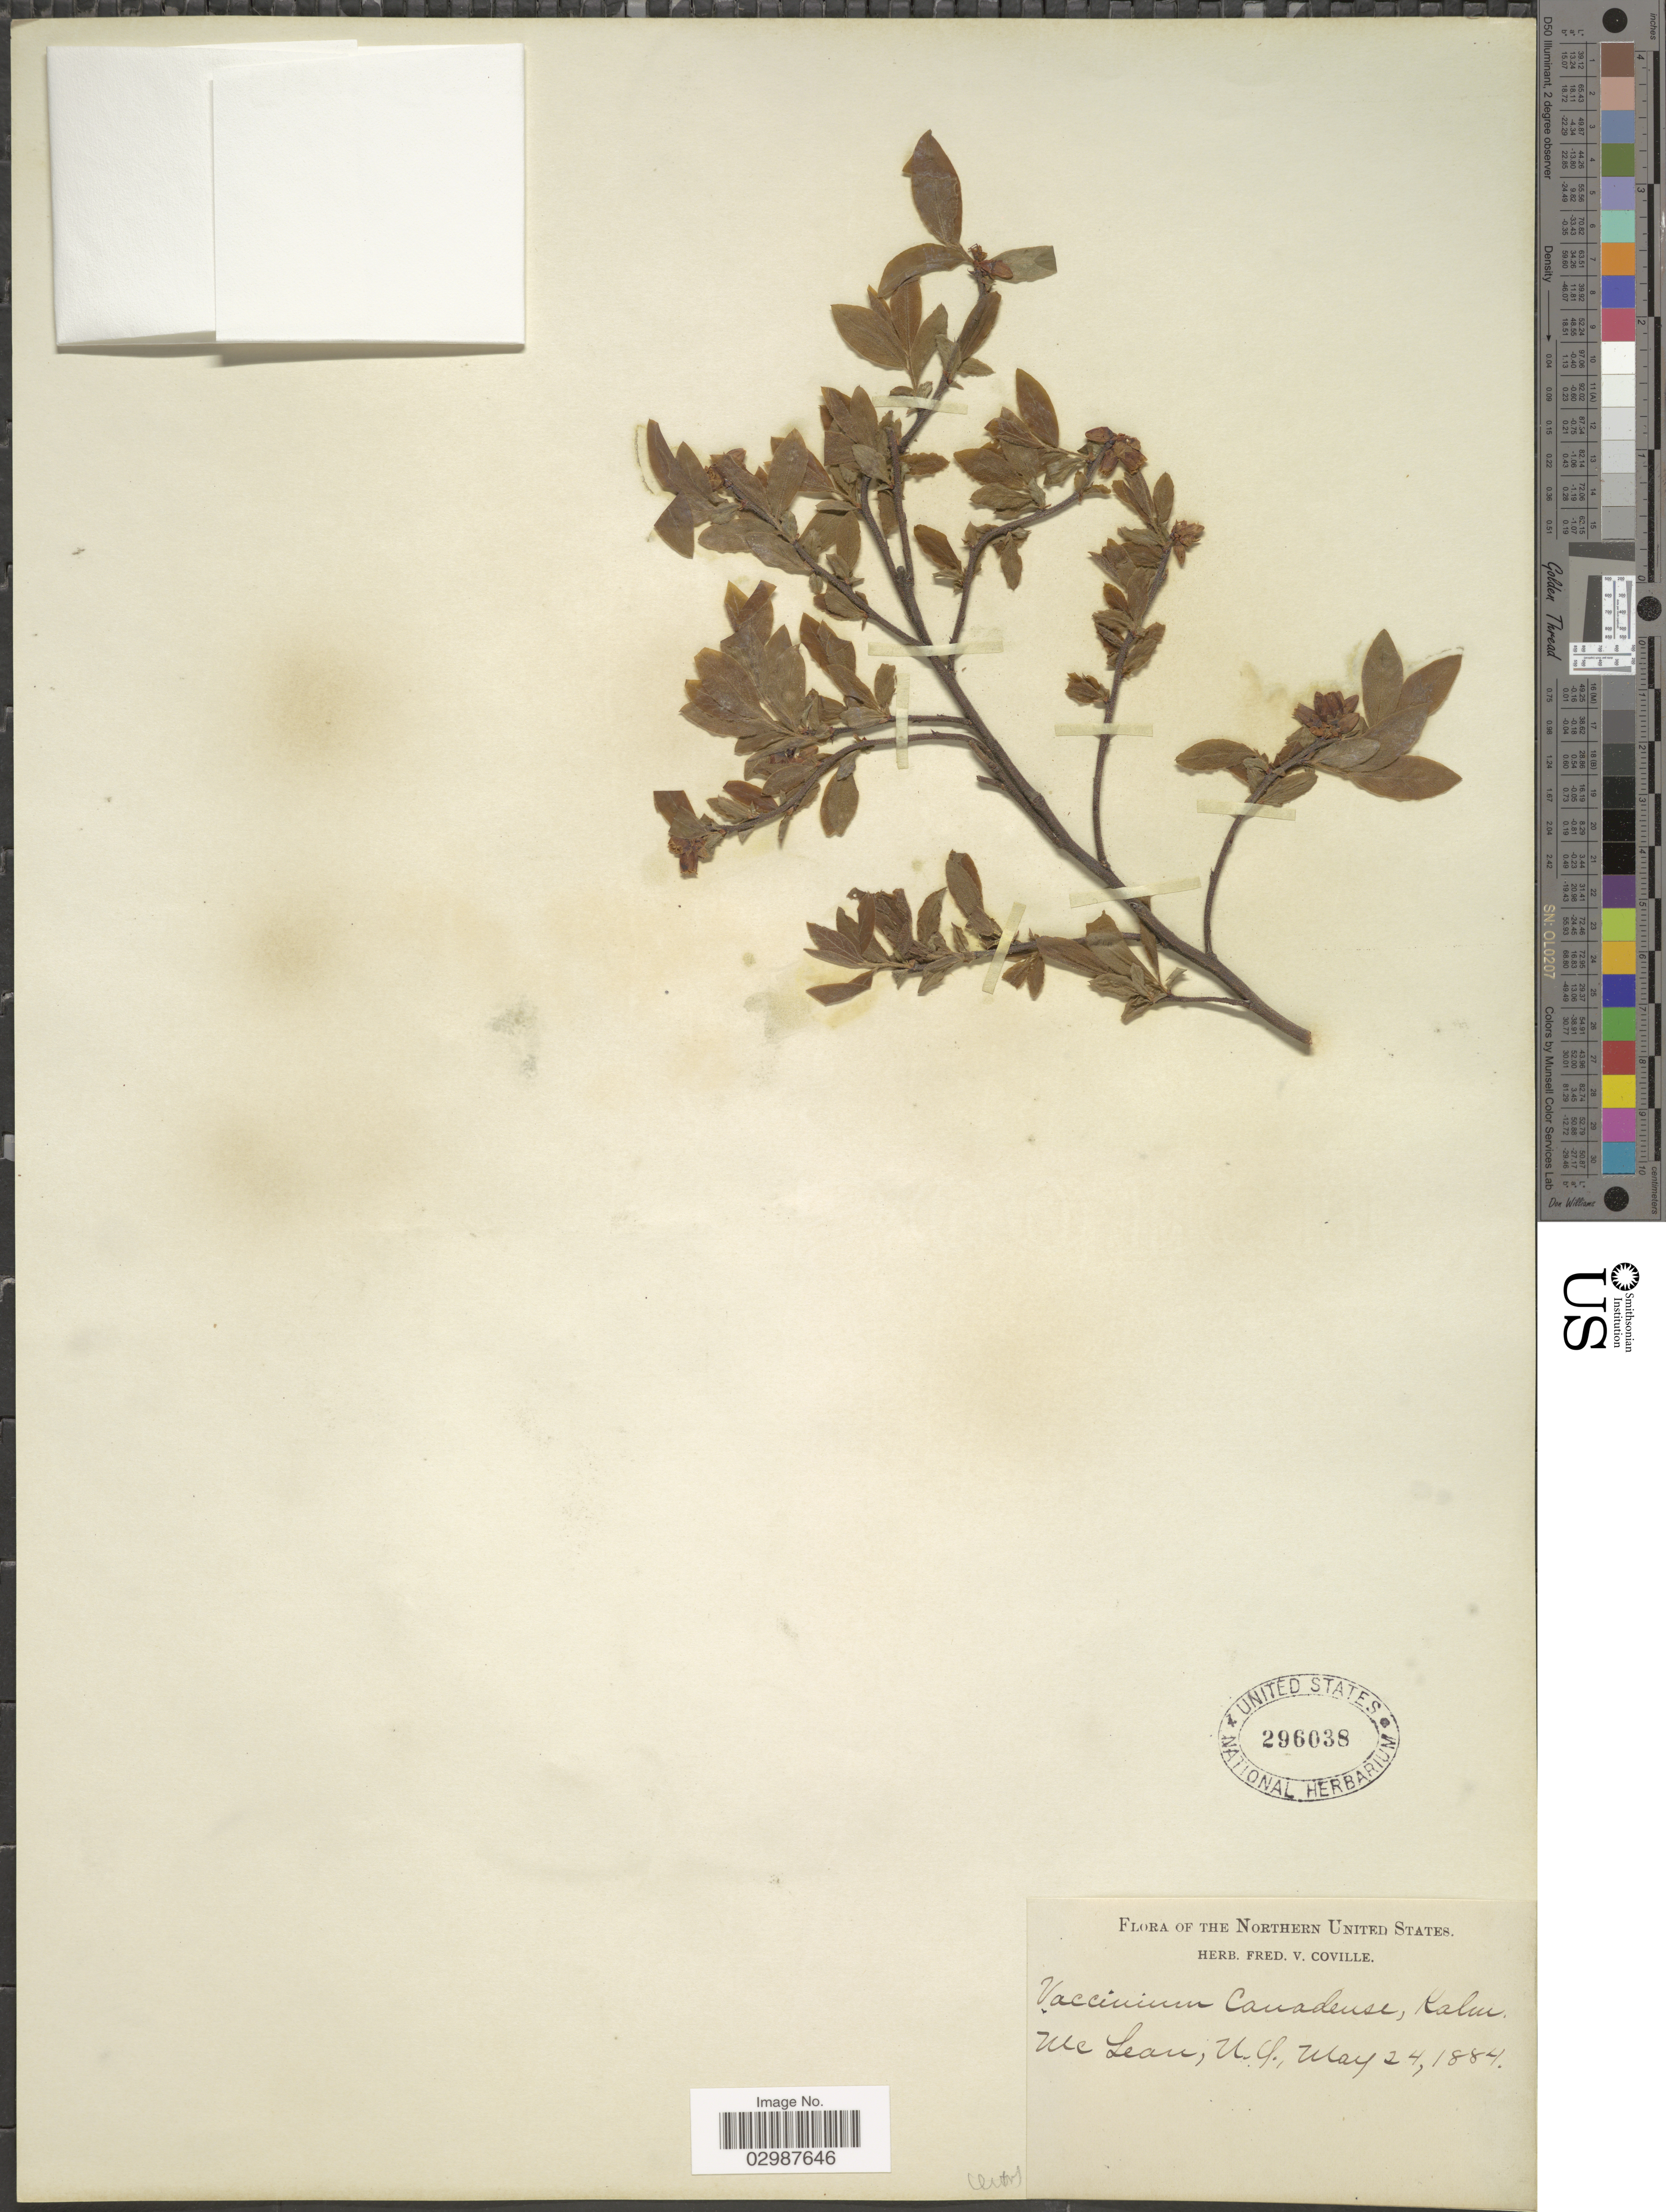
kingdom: Plantae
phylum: Tracheophyta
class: Magnoliopsida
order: Ericales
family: Ericaceae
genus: Vaccinium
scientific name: Vaccinium canadense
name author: Kalm ex Richardson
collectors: ex herb. Fred. V. Coville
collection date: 1884-05-24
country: United States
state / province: New York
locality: Northern United States. McLean.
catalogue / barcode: US 296038